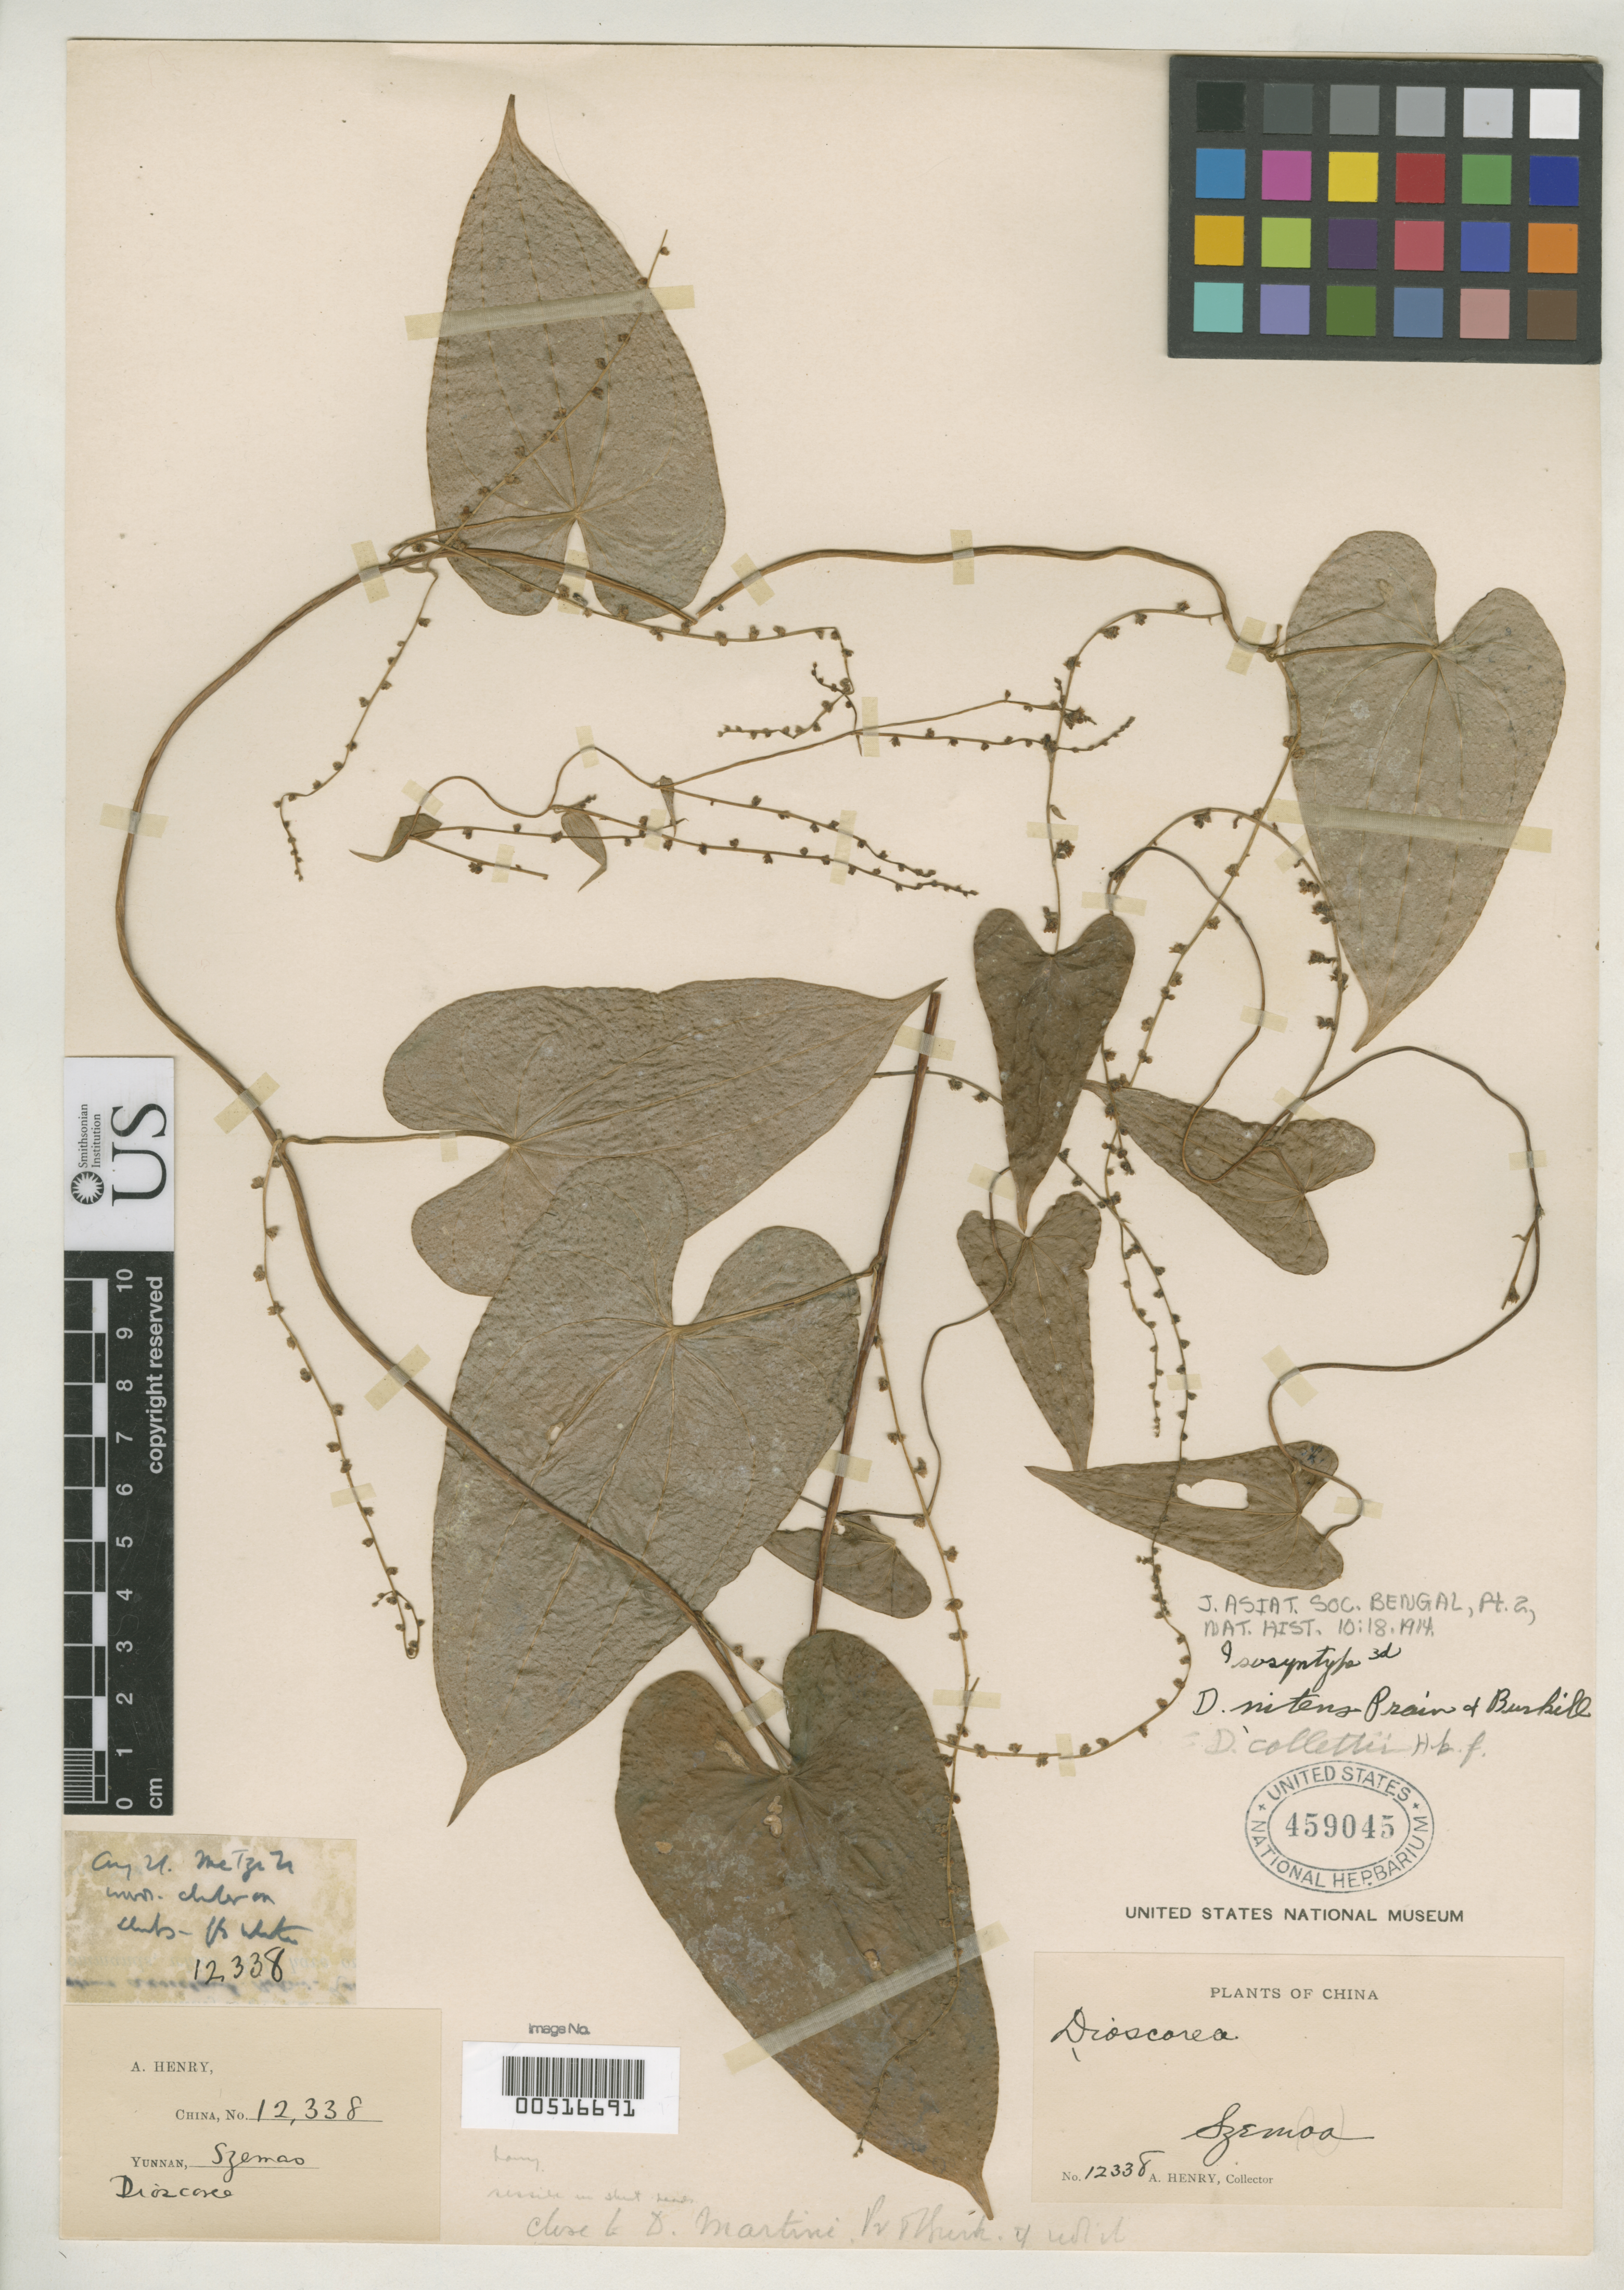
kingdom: Plantae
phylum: Tracheophyta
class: Liliopsida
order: Dioscoreales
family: Dioscoreaceae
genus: Dioscorea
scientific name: Dioscorea nitens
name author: Prain & Burkill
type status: Isosyntype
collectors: A. Henry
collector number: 12338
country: China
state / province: Yunnan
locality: Szemao.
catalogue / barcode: US 459045